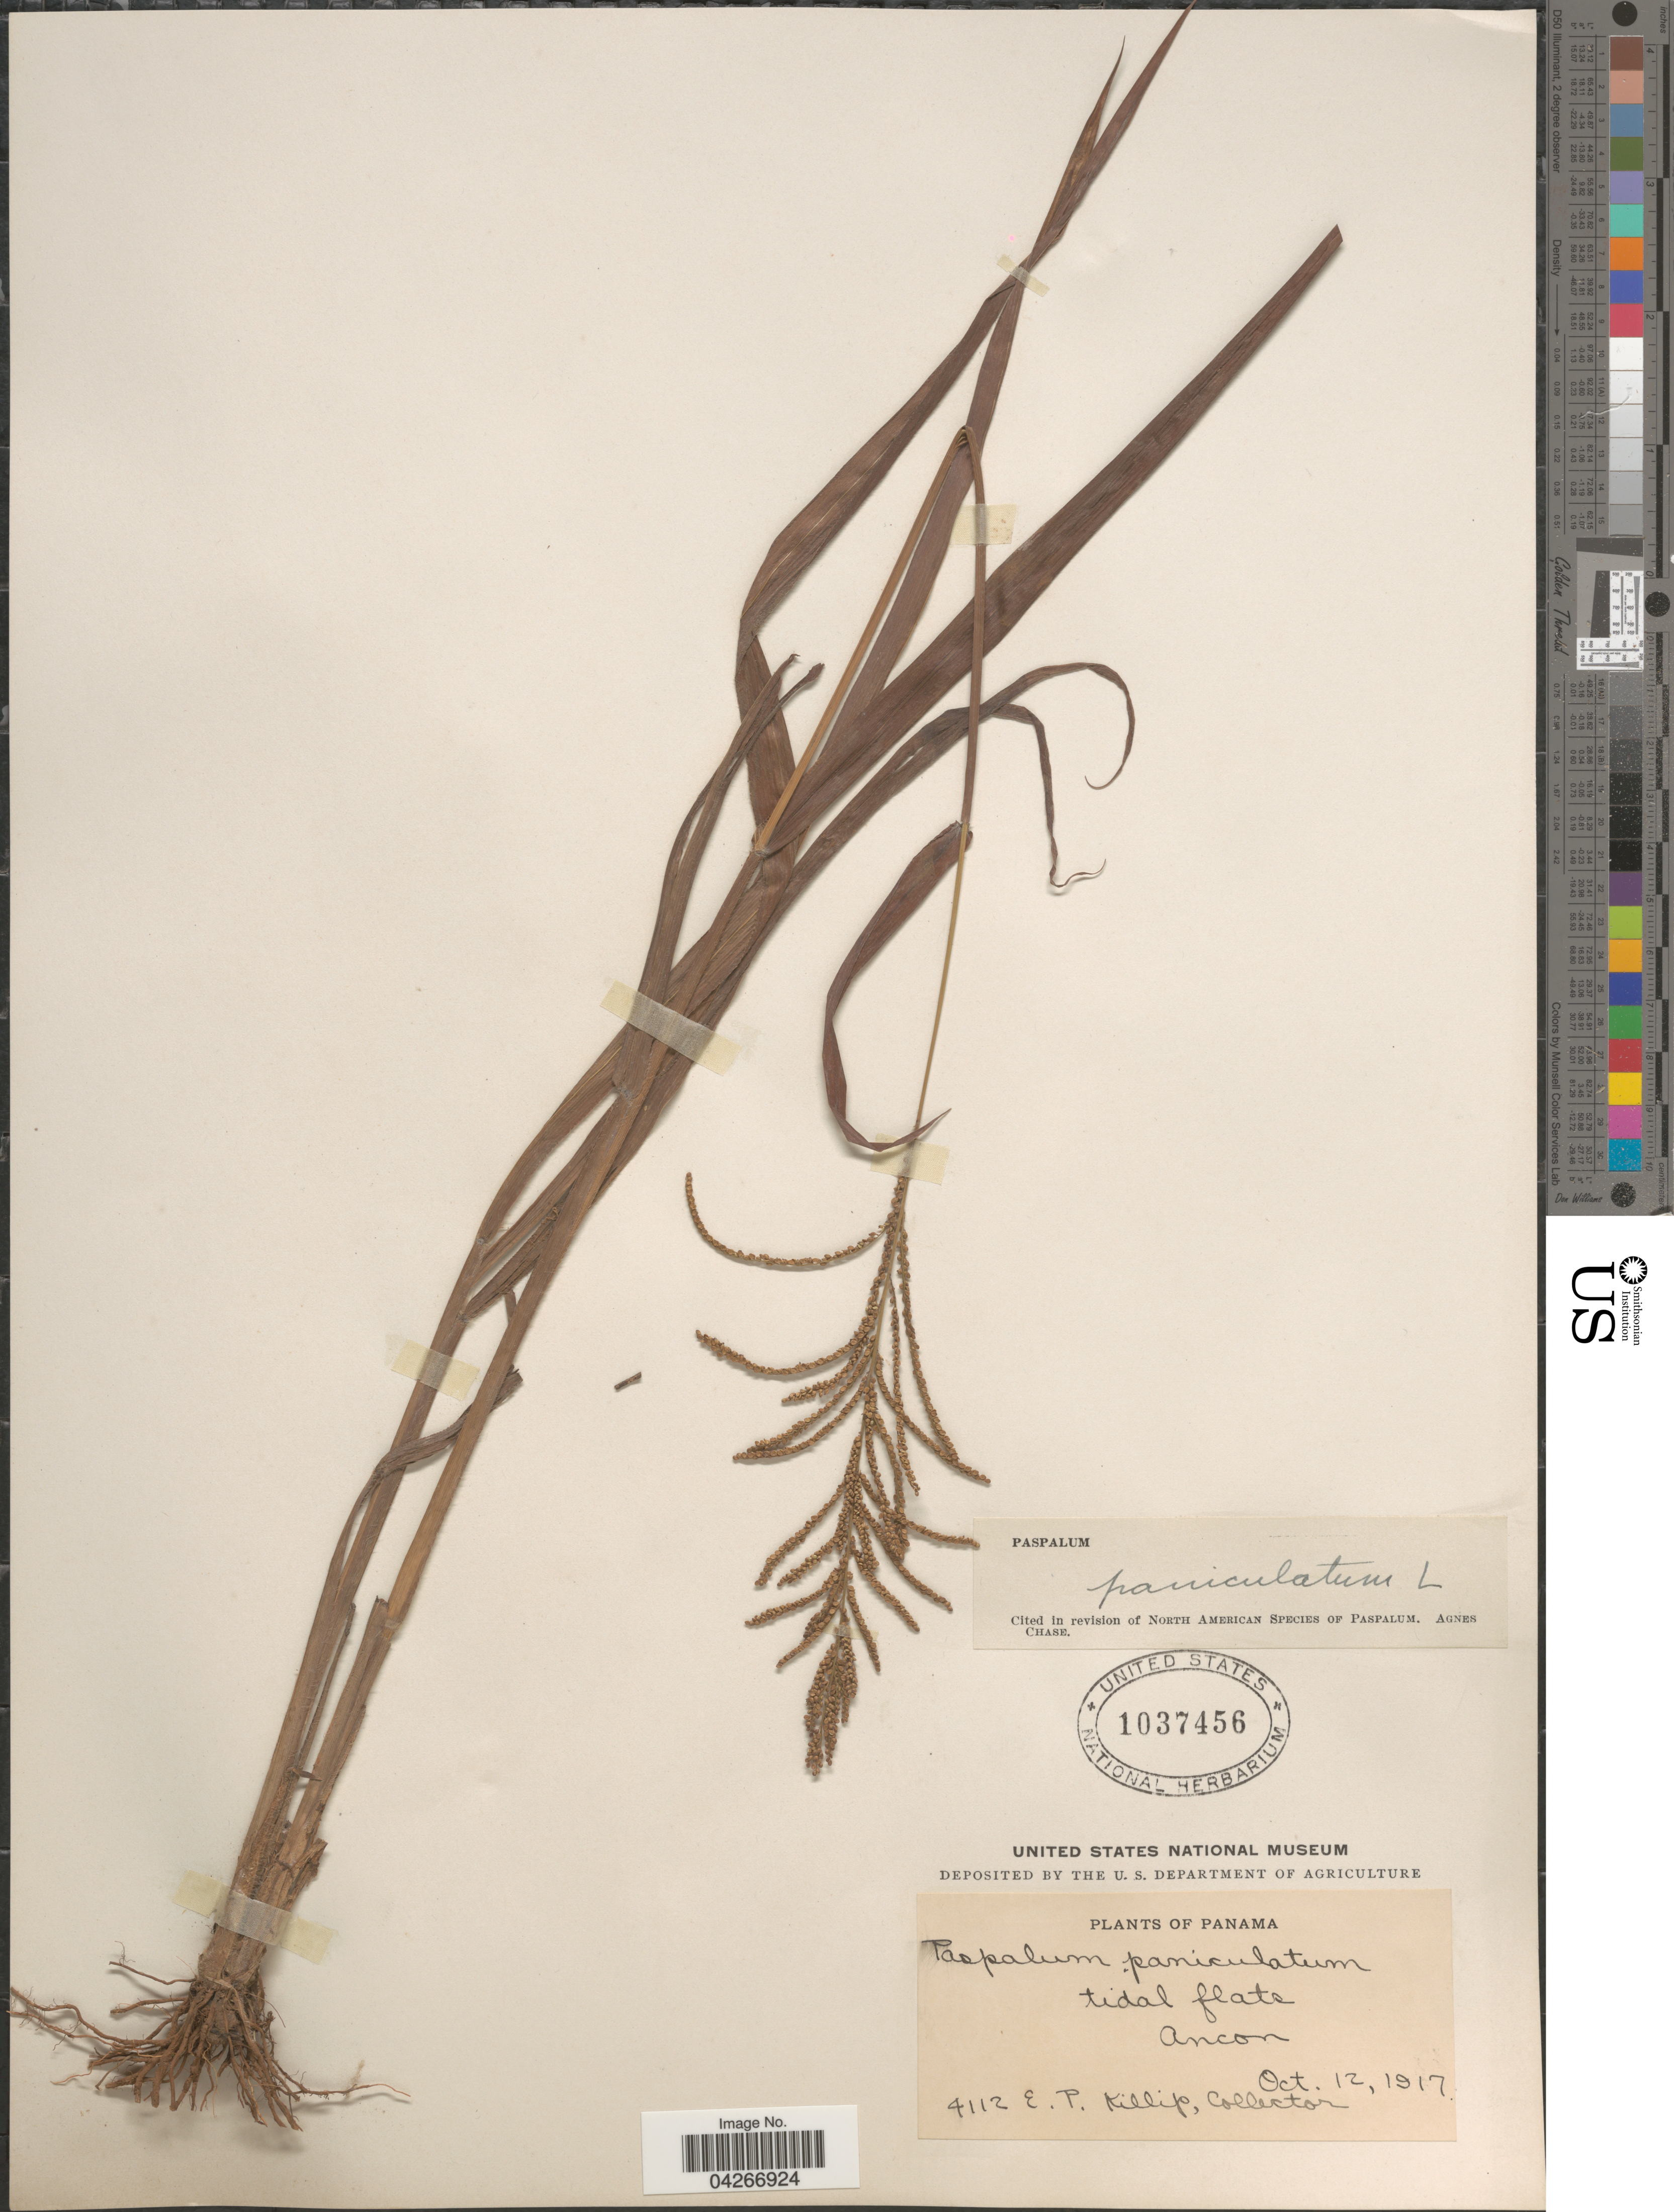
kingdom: Plantae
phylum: Tracheophyta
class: Liliopsida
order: Poales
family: Poaceae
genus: Paspalum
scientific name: Paspalum paniculatum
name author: L.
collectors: E. P. Killip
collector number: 4112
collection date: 1917-10-12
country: Panama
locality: Ancon.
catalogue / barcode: US 1037456